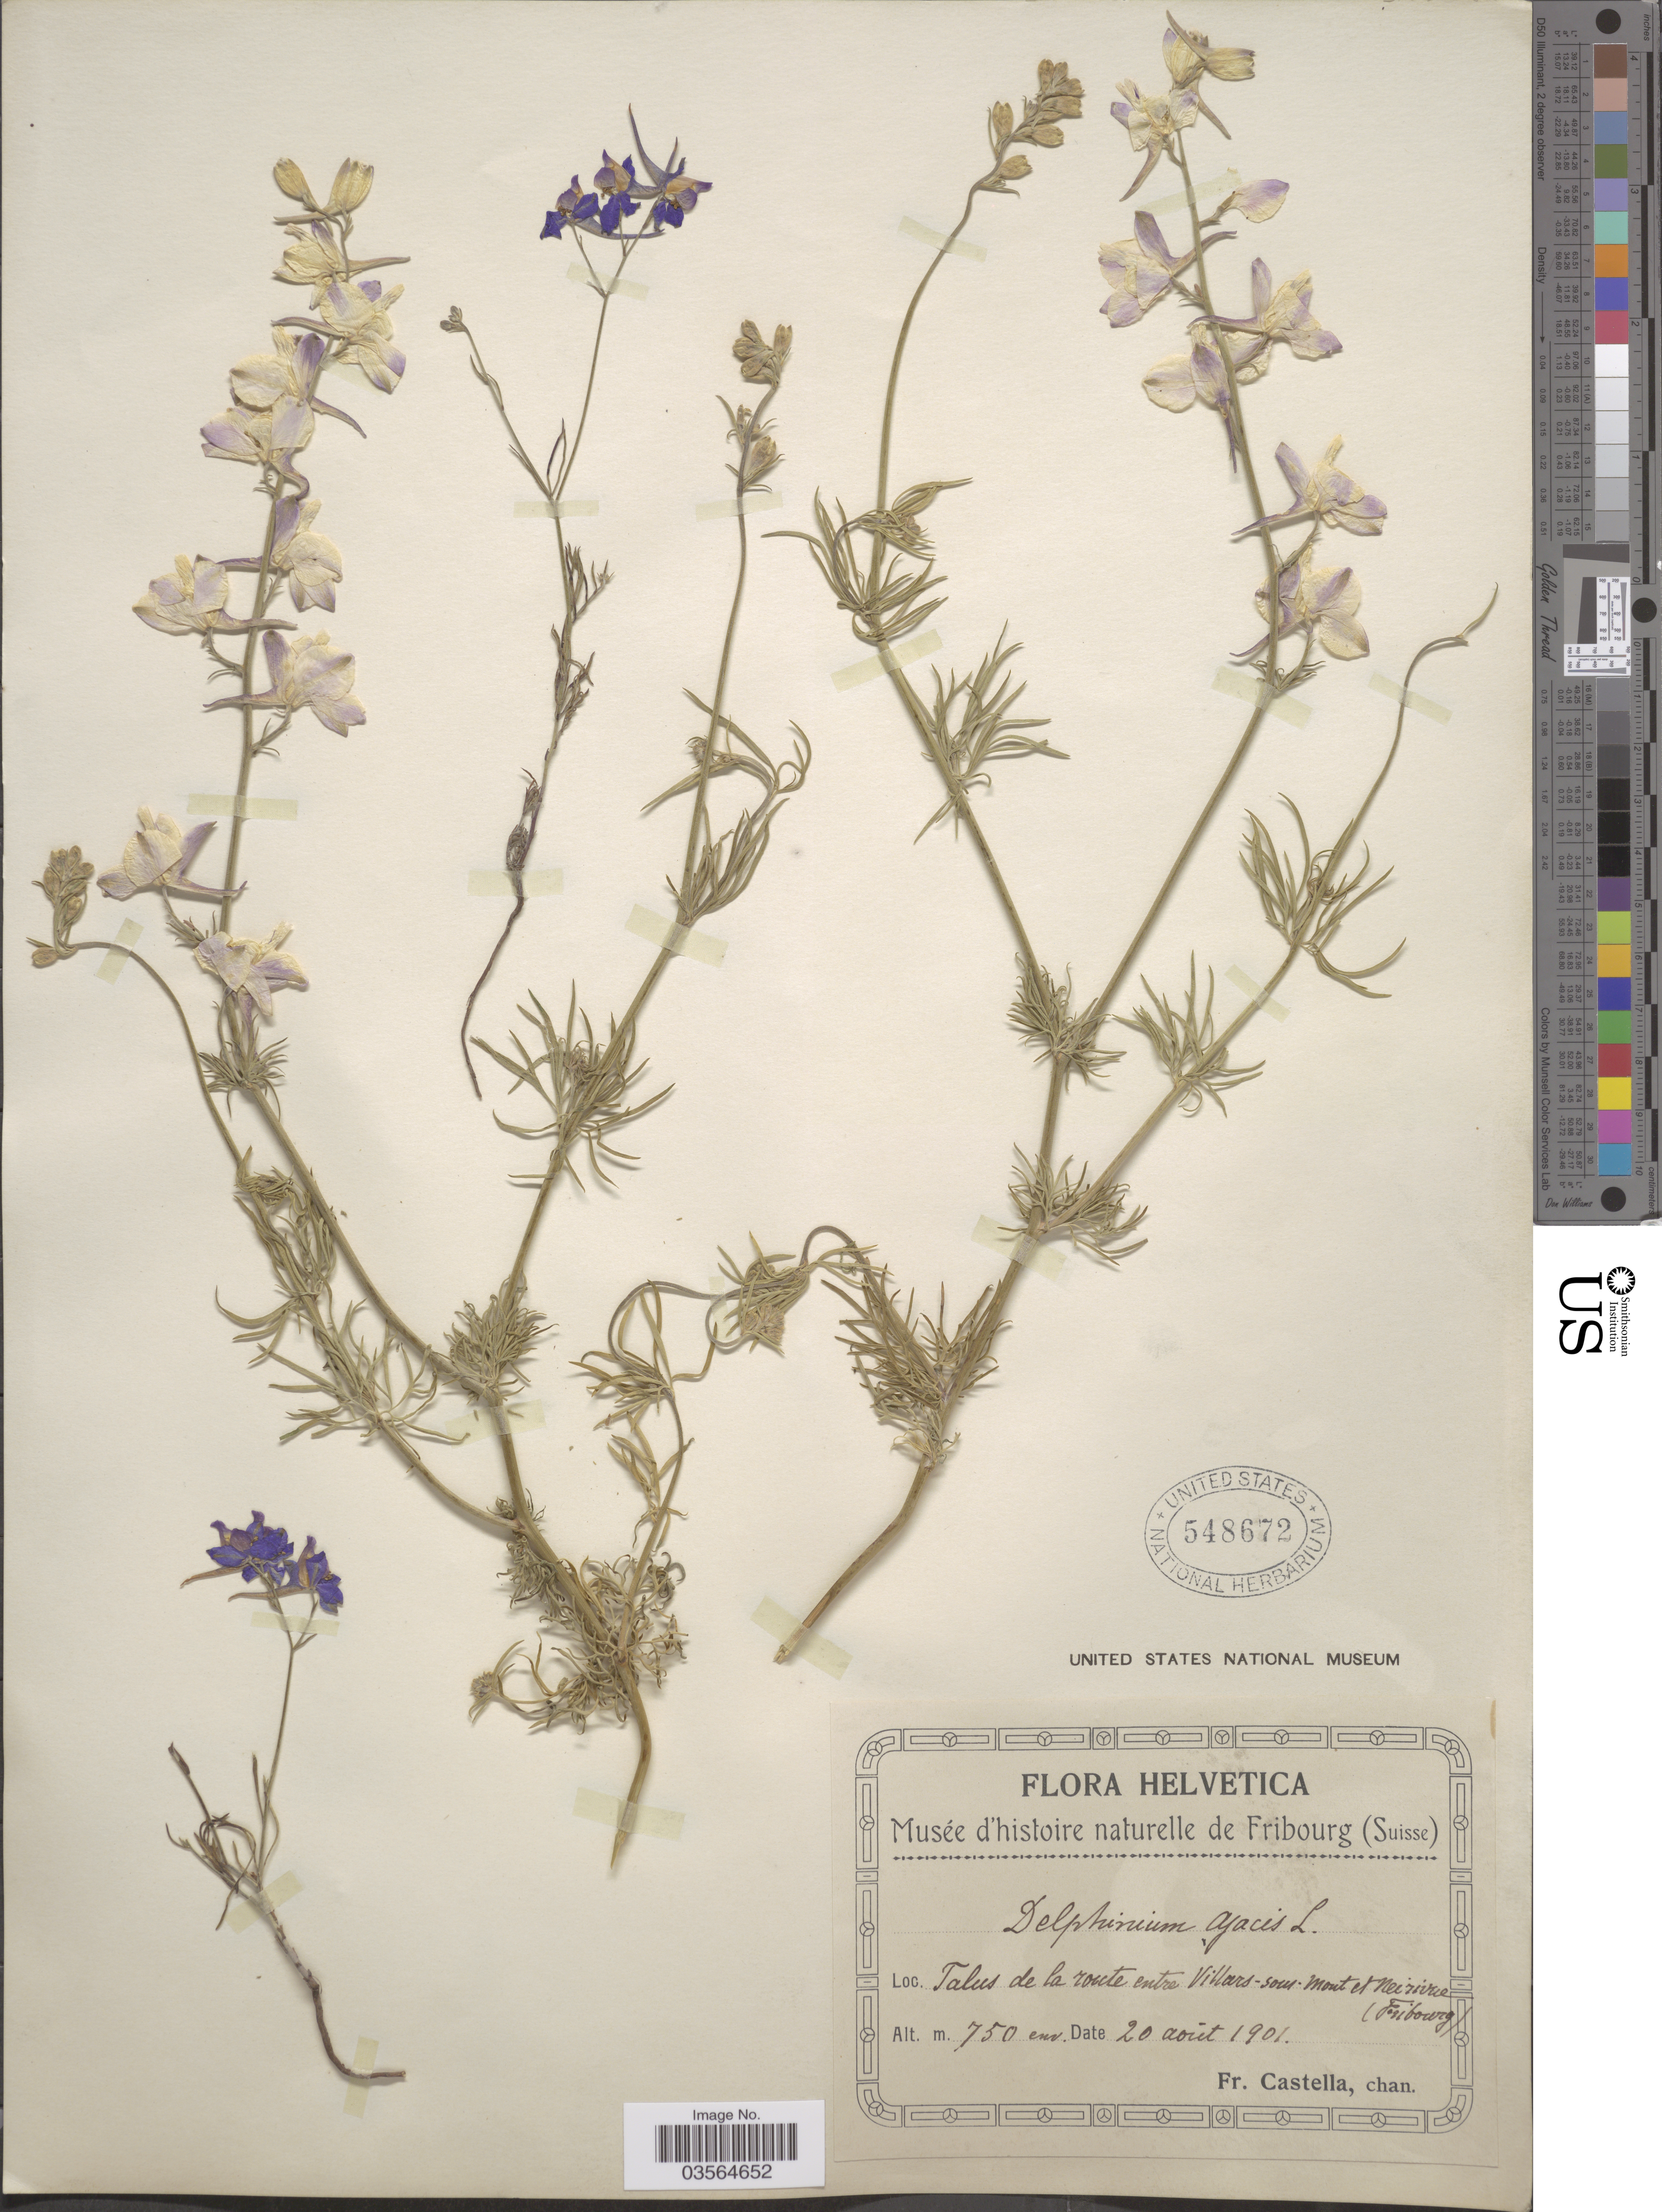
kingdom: Plantae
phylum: Tracheophyta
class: Magnoliopsida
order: Ranunculales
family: Ranunculaceae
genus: Delphinium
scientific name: Delphinium ajacis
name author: L.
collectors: Fr. Castella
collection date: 1901-08-20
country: Switzerland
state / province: Fribourg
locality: Helvetica. Talus de la route entre Villars-sous mont et Neirivue.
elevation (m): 750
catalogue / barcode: US 548672